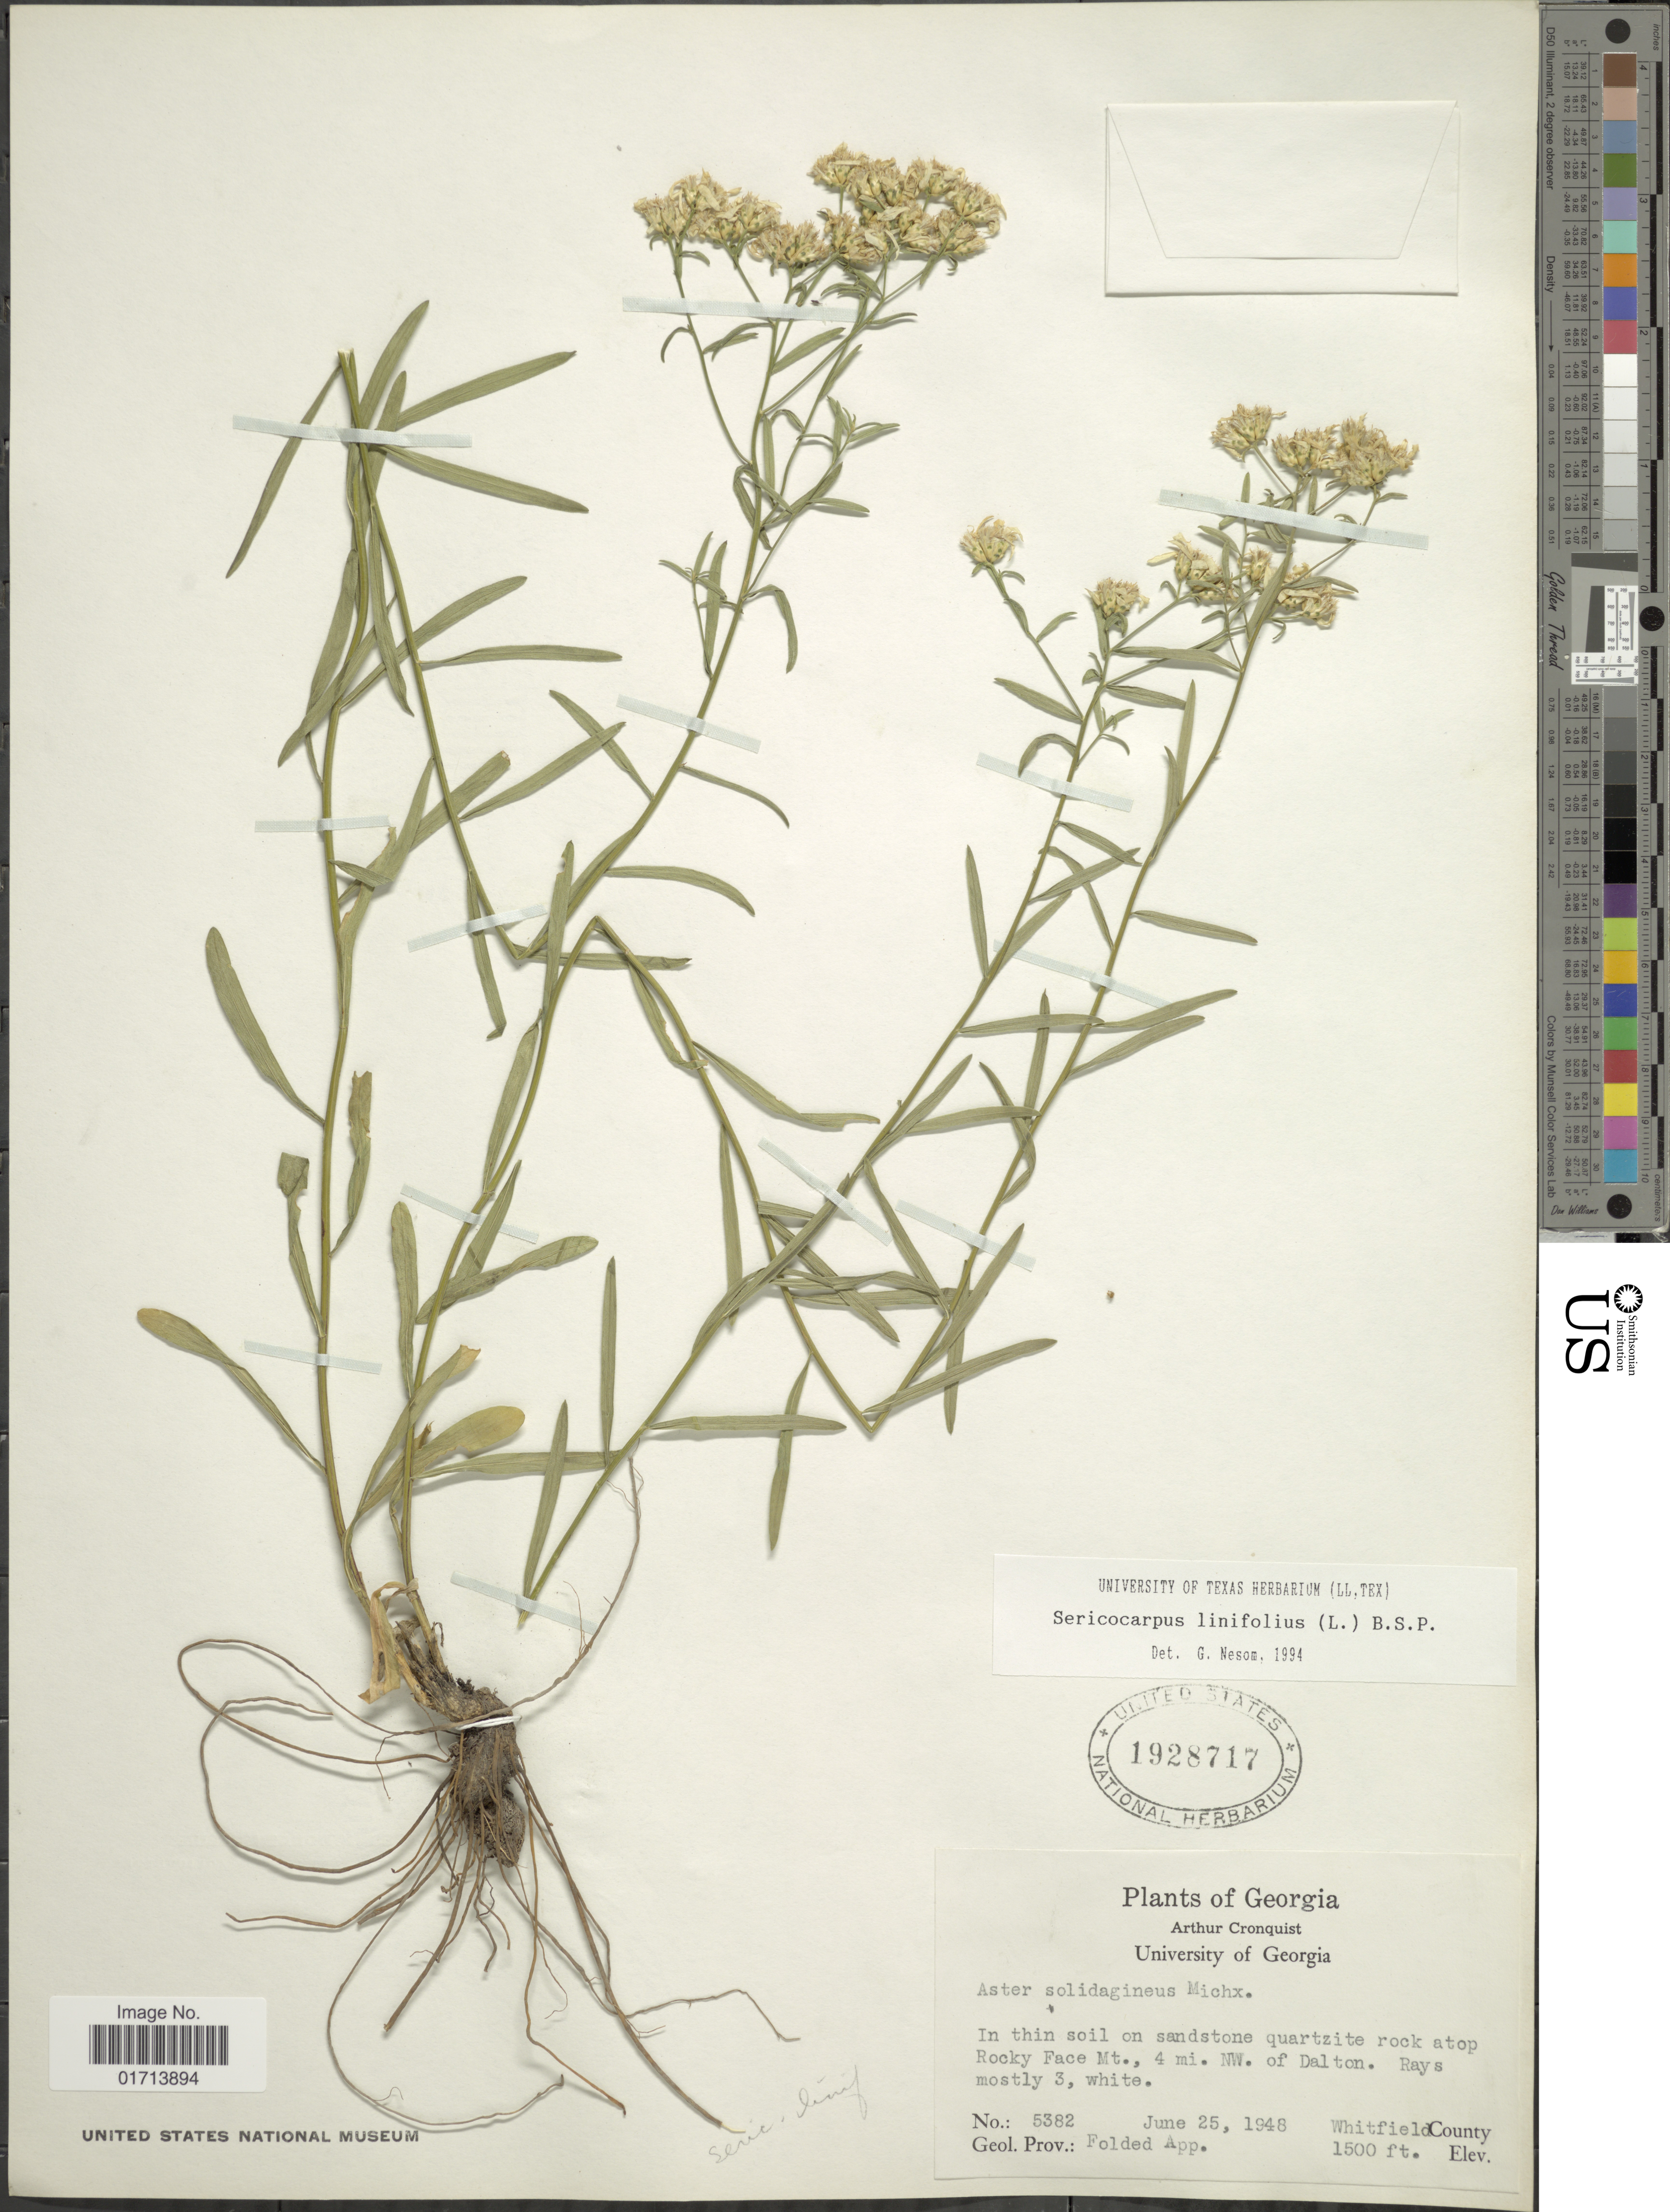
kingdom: Plantae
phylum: Tracheophyta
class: Magnoliopsida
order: Asterales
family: Asteraceae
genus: Sericocarpus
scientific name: Sericocarpus linifolius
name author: (L.) Britton, Stearns & Poggenb.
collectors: A. J. Cronquist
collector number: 5382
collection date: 1948-06-25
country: United States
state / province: Georgia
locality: Rocky Face Mt., 4 mi. NW of Dalton, Whitfield County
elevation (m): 457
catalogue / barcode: US 1928717